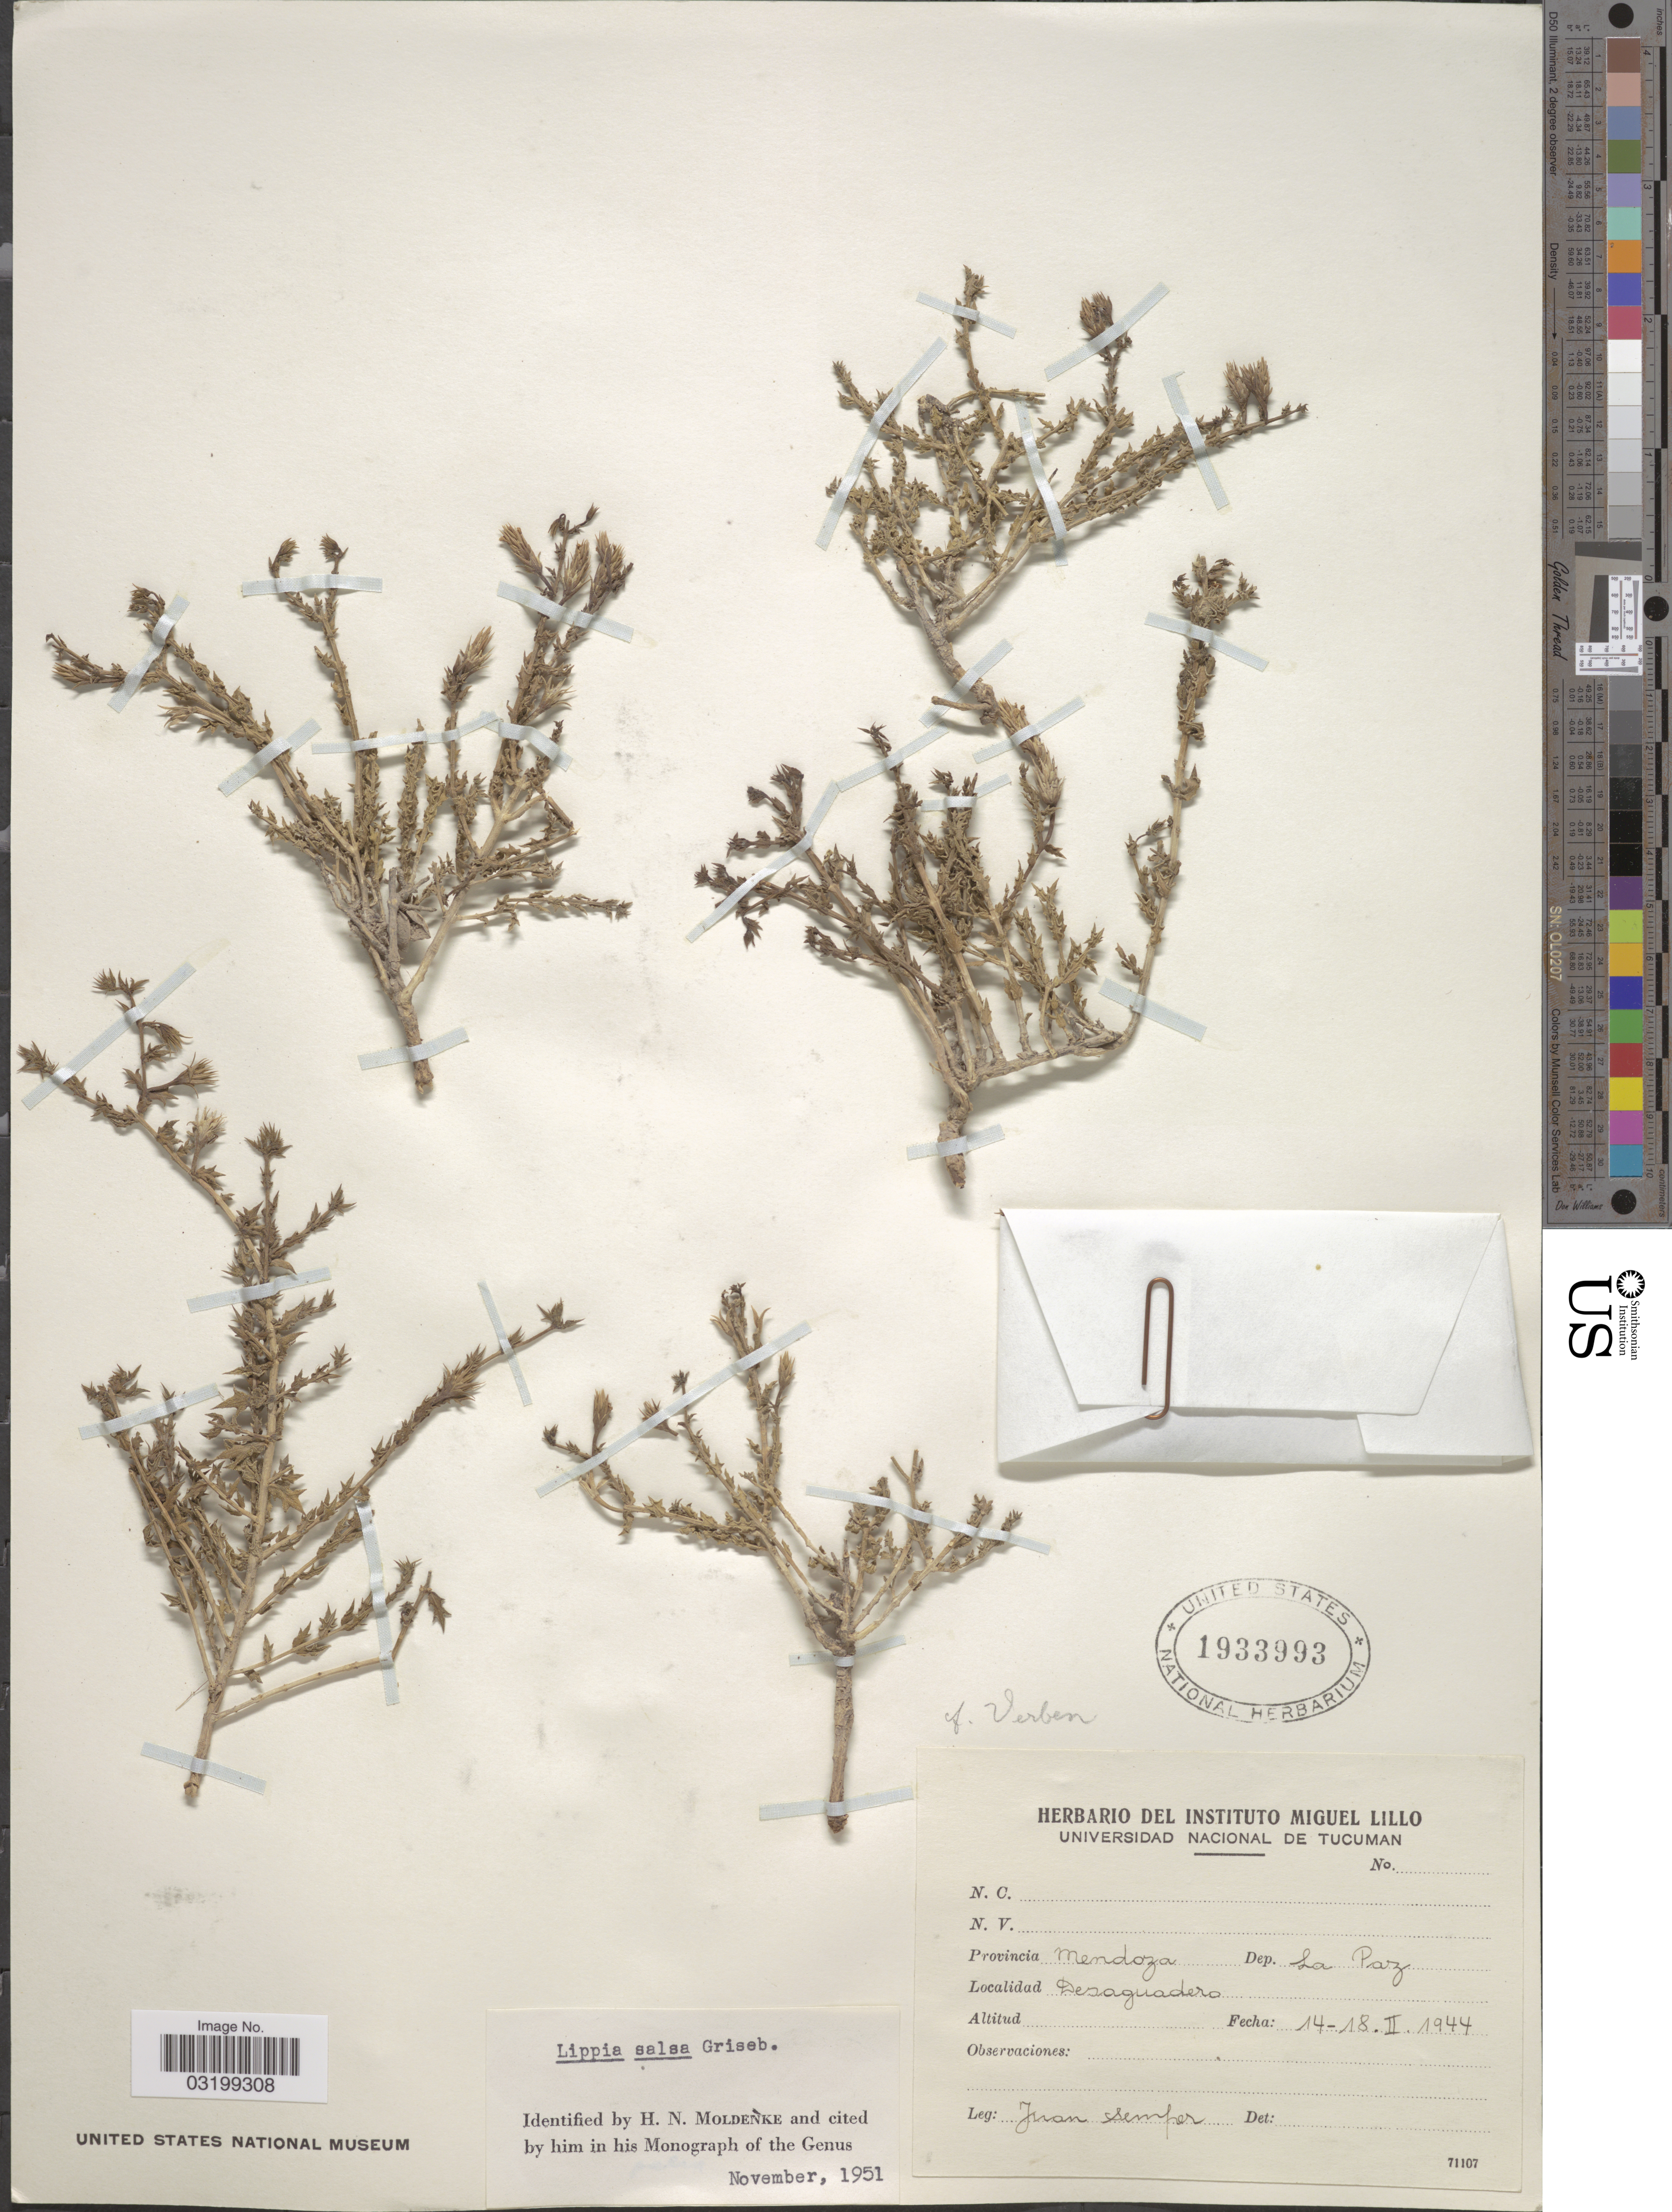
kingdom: Plantae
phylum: Tracheophyta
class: Magnoliopsida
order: Lamiales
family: Verbenaceae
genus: Lippia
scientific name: Lippia salsa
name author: Griseb.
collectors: J. Semper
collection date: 1944-02-14/1944-02-18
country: Argentina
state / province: Mendoza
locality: Dep. La Paz. Desaguadero.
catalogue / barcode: US 1933993